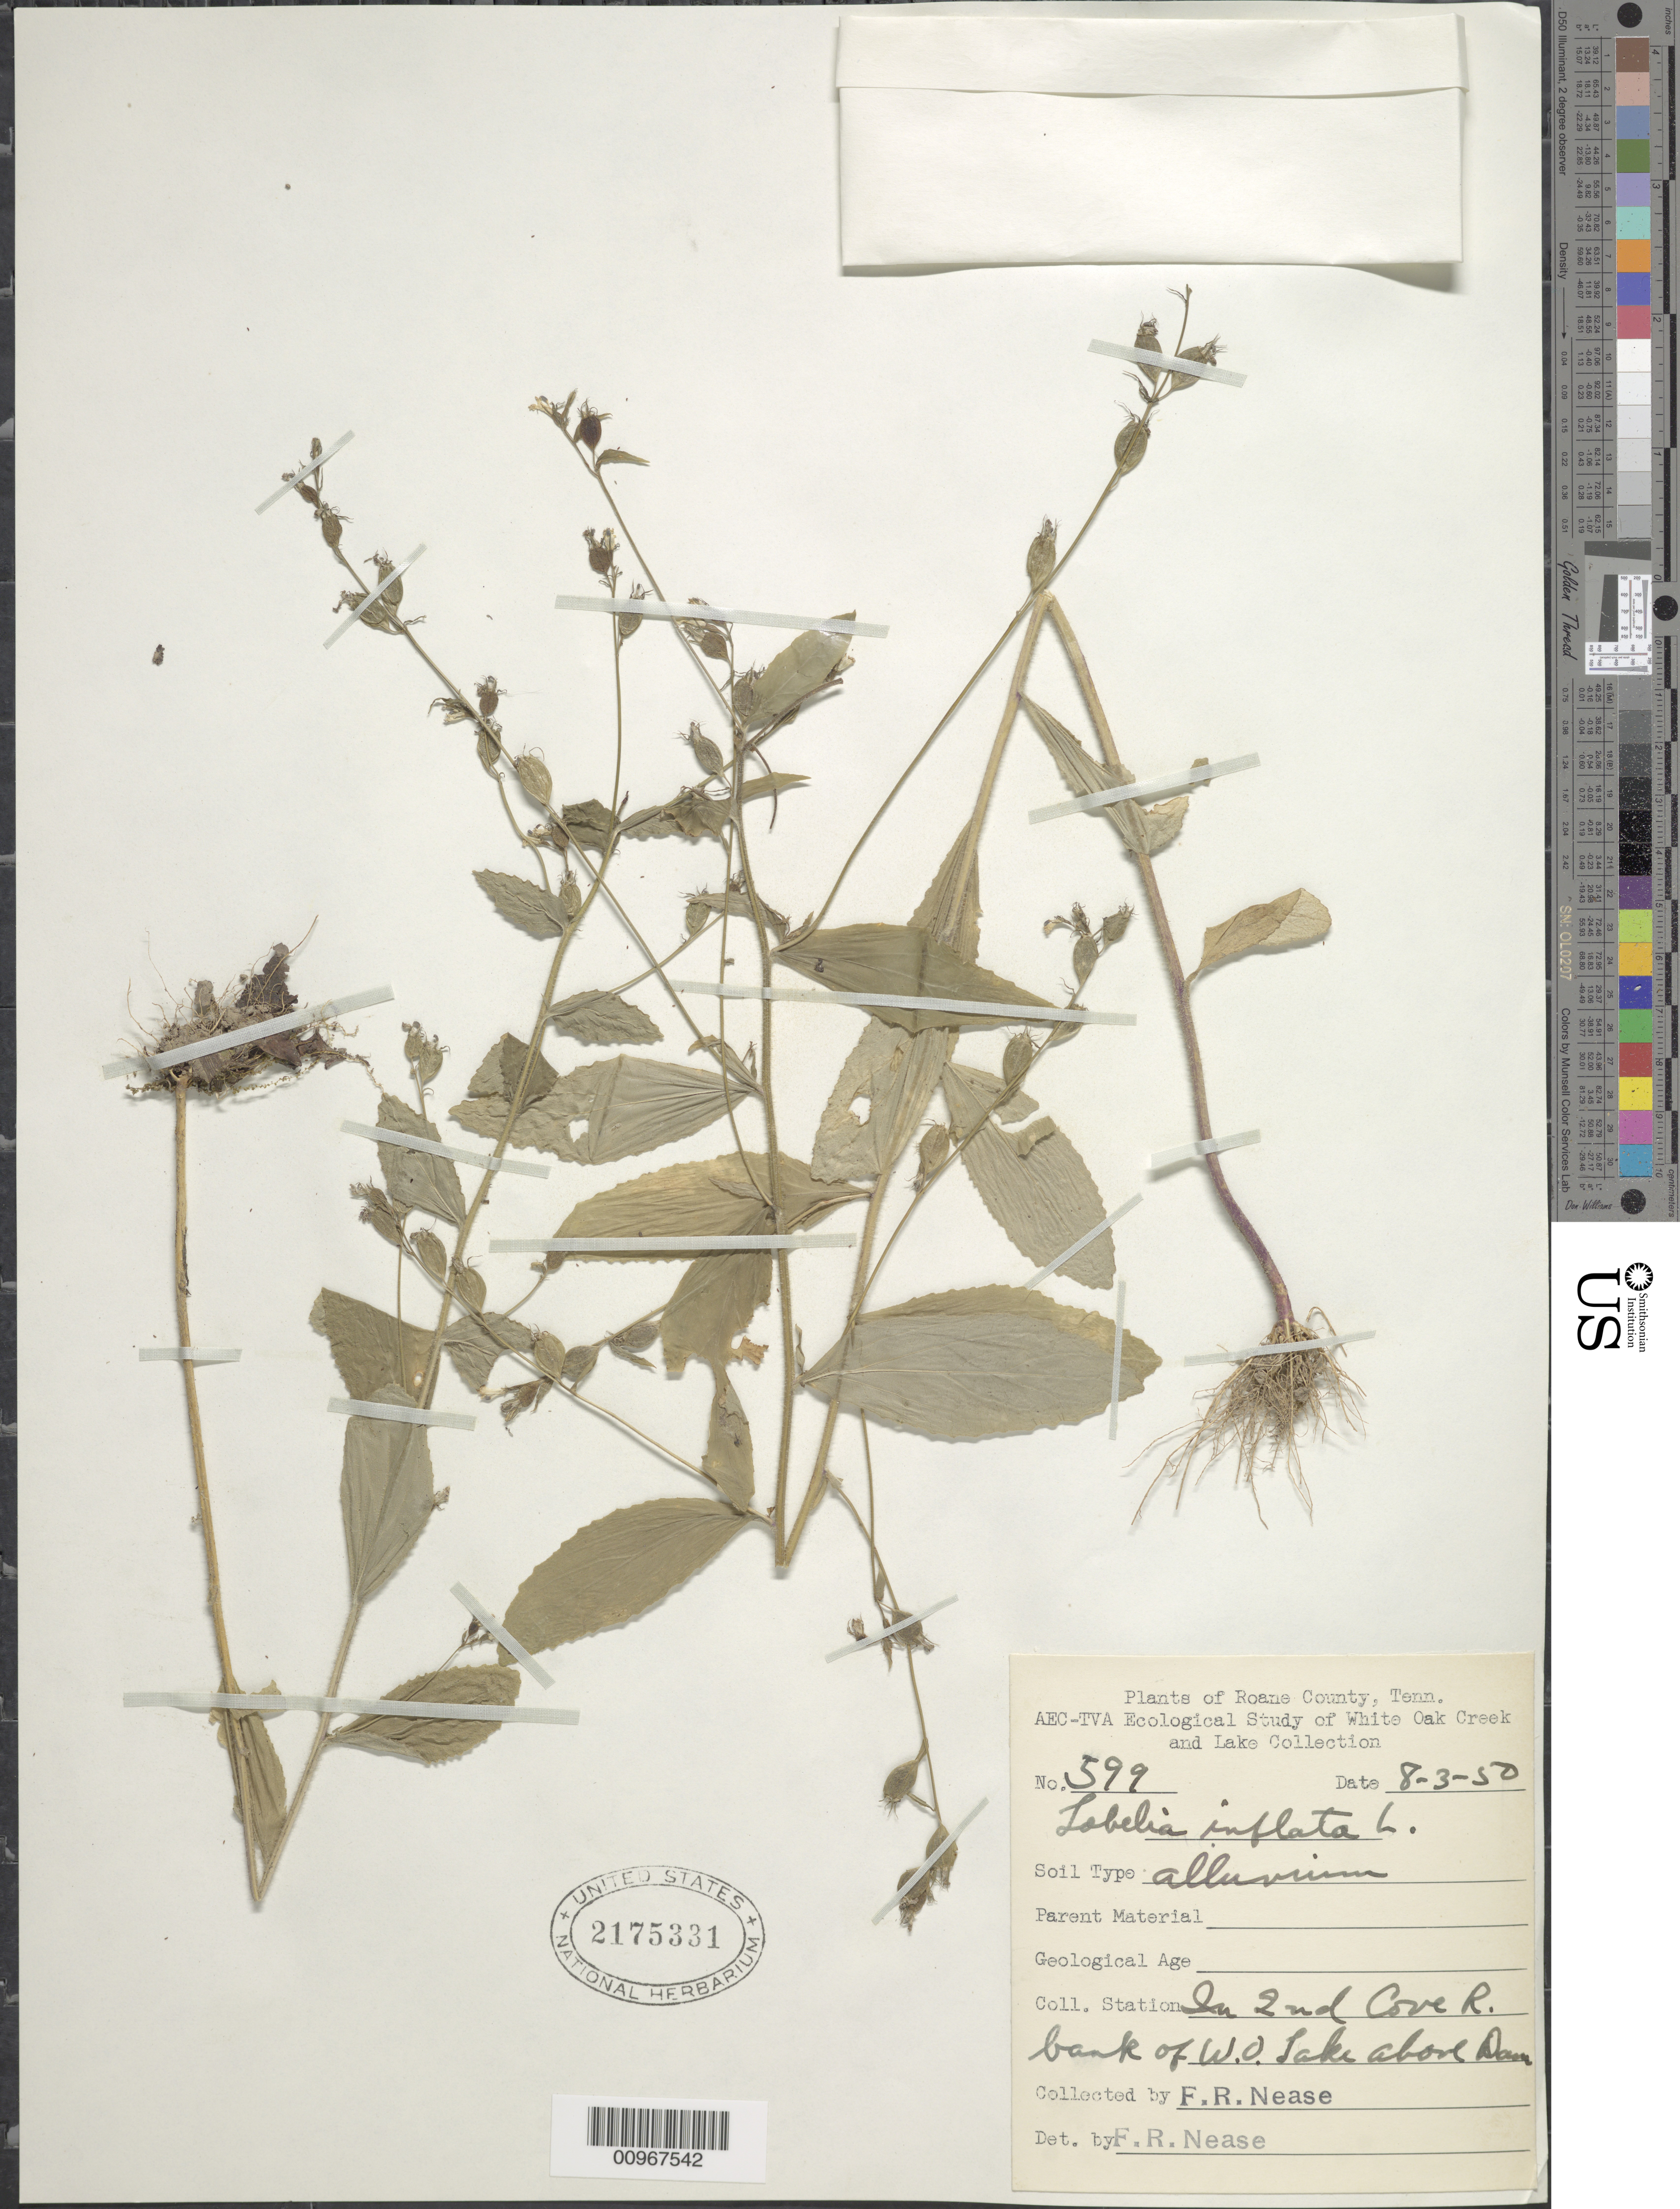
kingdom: Plantae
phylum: Tracheophyta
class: Magnoliopsida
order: Asterales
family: Campanulaceae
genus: Lobelia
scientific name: Lobelia inflata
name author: L.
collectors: F. Nease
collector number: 599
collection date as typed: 03 Aug 1950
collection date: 1950-08-03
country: United States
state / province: Tennessee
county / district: Roane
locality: In 2nd Cove R. bank of W.O. Lake above dam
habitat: woods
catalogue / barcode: US 2175331